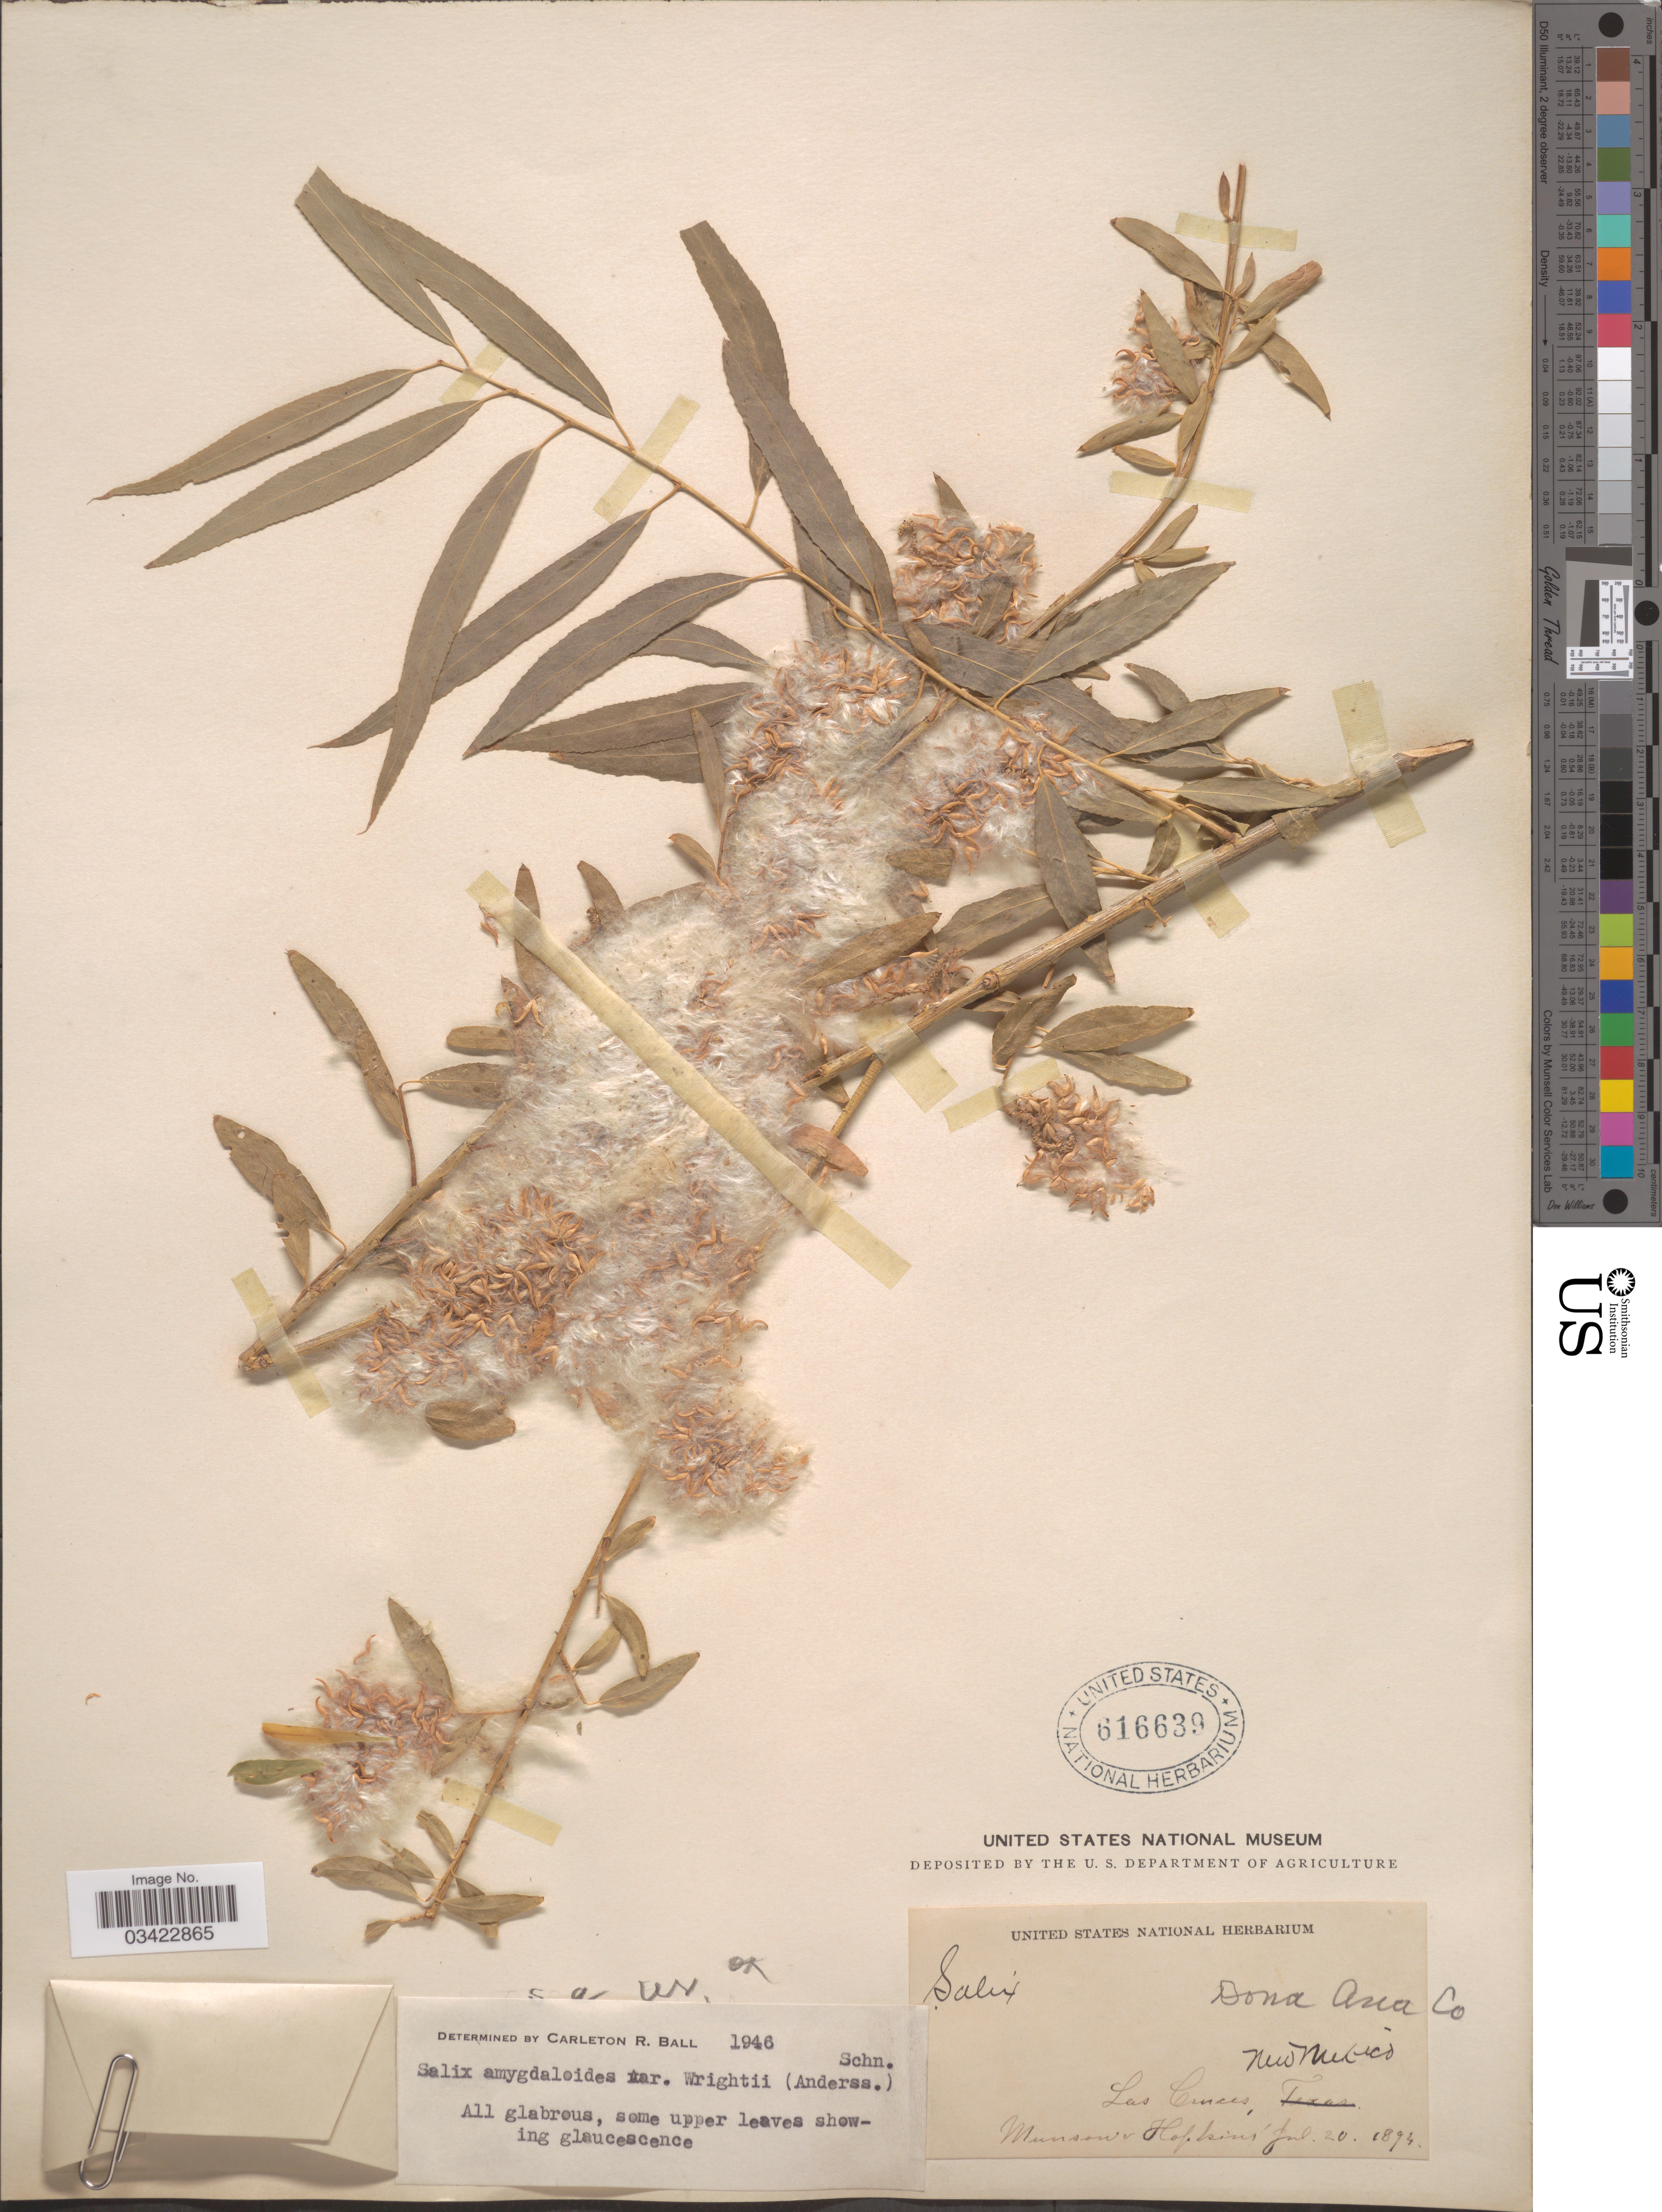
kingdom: Plantae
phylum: Tracheophyta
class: Magnoliopsida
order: Malpighiales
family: Salicaceae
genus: Salix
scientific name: Salix amygdaloides var. wrightii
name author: (Andersson) C.K. Schneid.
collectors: -. Munson & -- Hopkins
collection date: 1894-07-20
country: United States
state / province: New Mexico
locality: Dona Ana Co. Las Cruces.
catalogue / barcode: US 616639